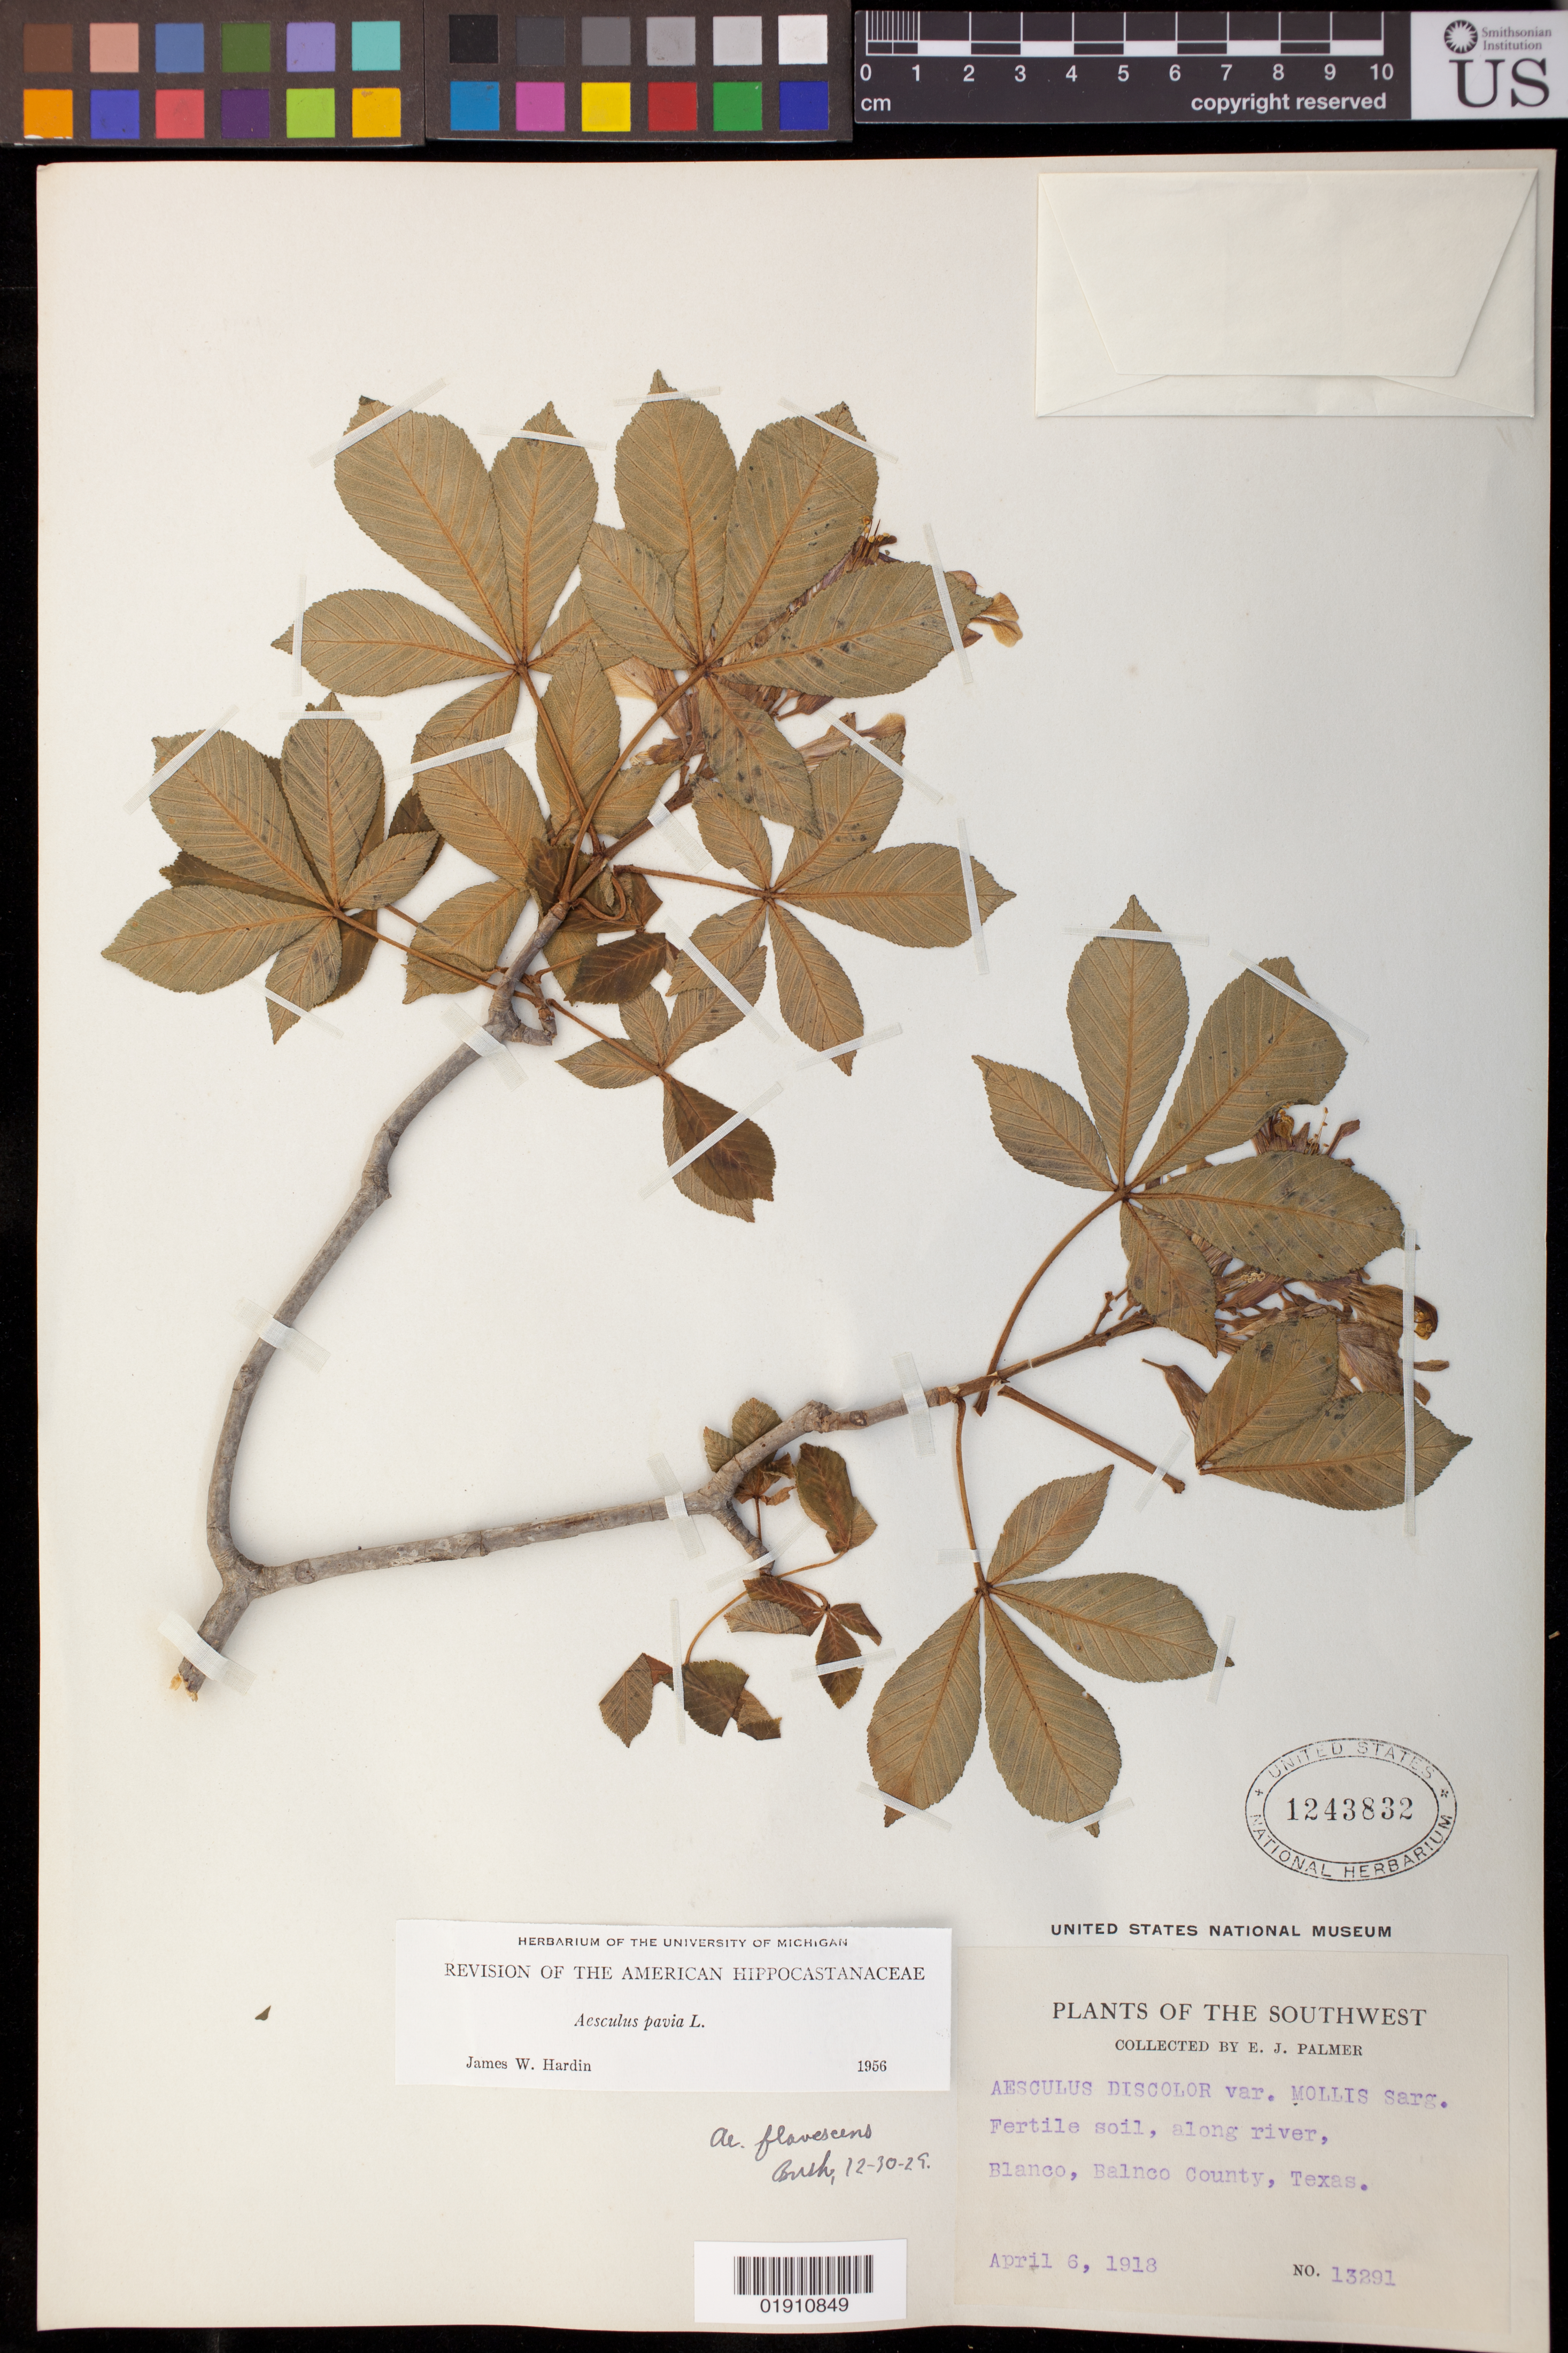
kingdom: Plantae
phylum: Tracheophyta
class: Magnoliopsida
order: Sapindales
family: Sapindaceae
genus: Aesculus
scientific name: Aesculus pavia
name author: L.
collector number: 13291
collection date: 1918-04-06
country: United States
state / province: Texas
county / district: Balnco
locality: Fertile soil, along river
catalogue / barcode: US 1243832